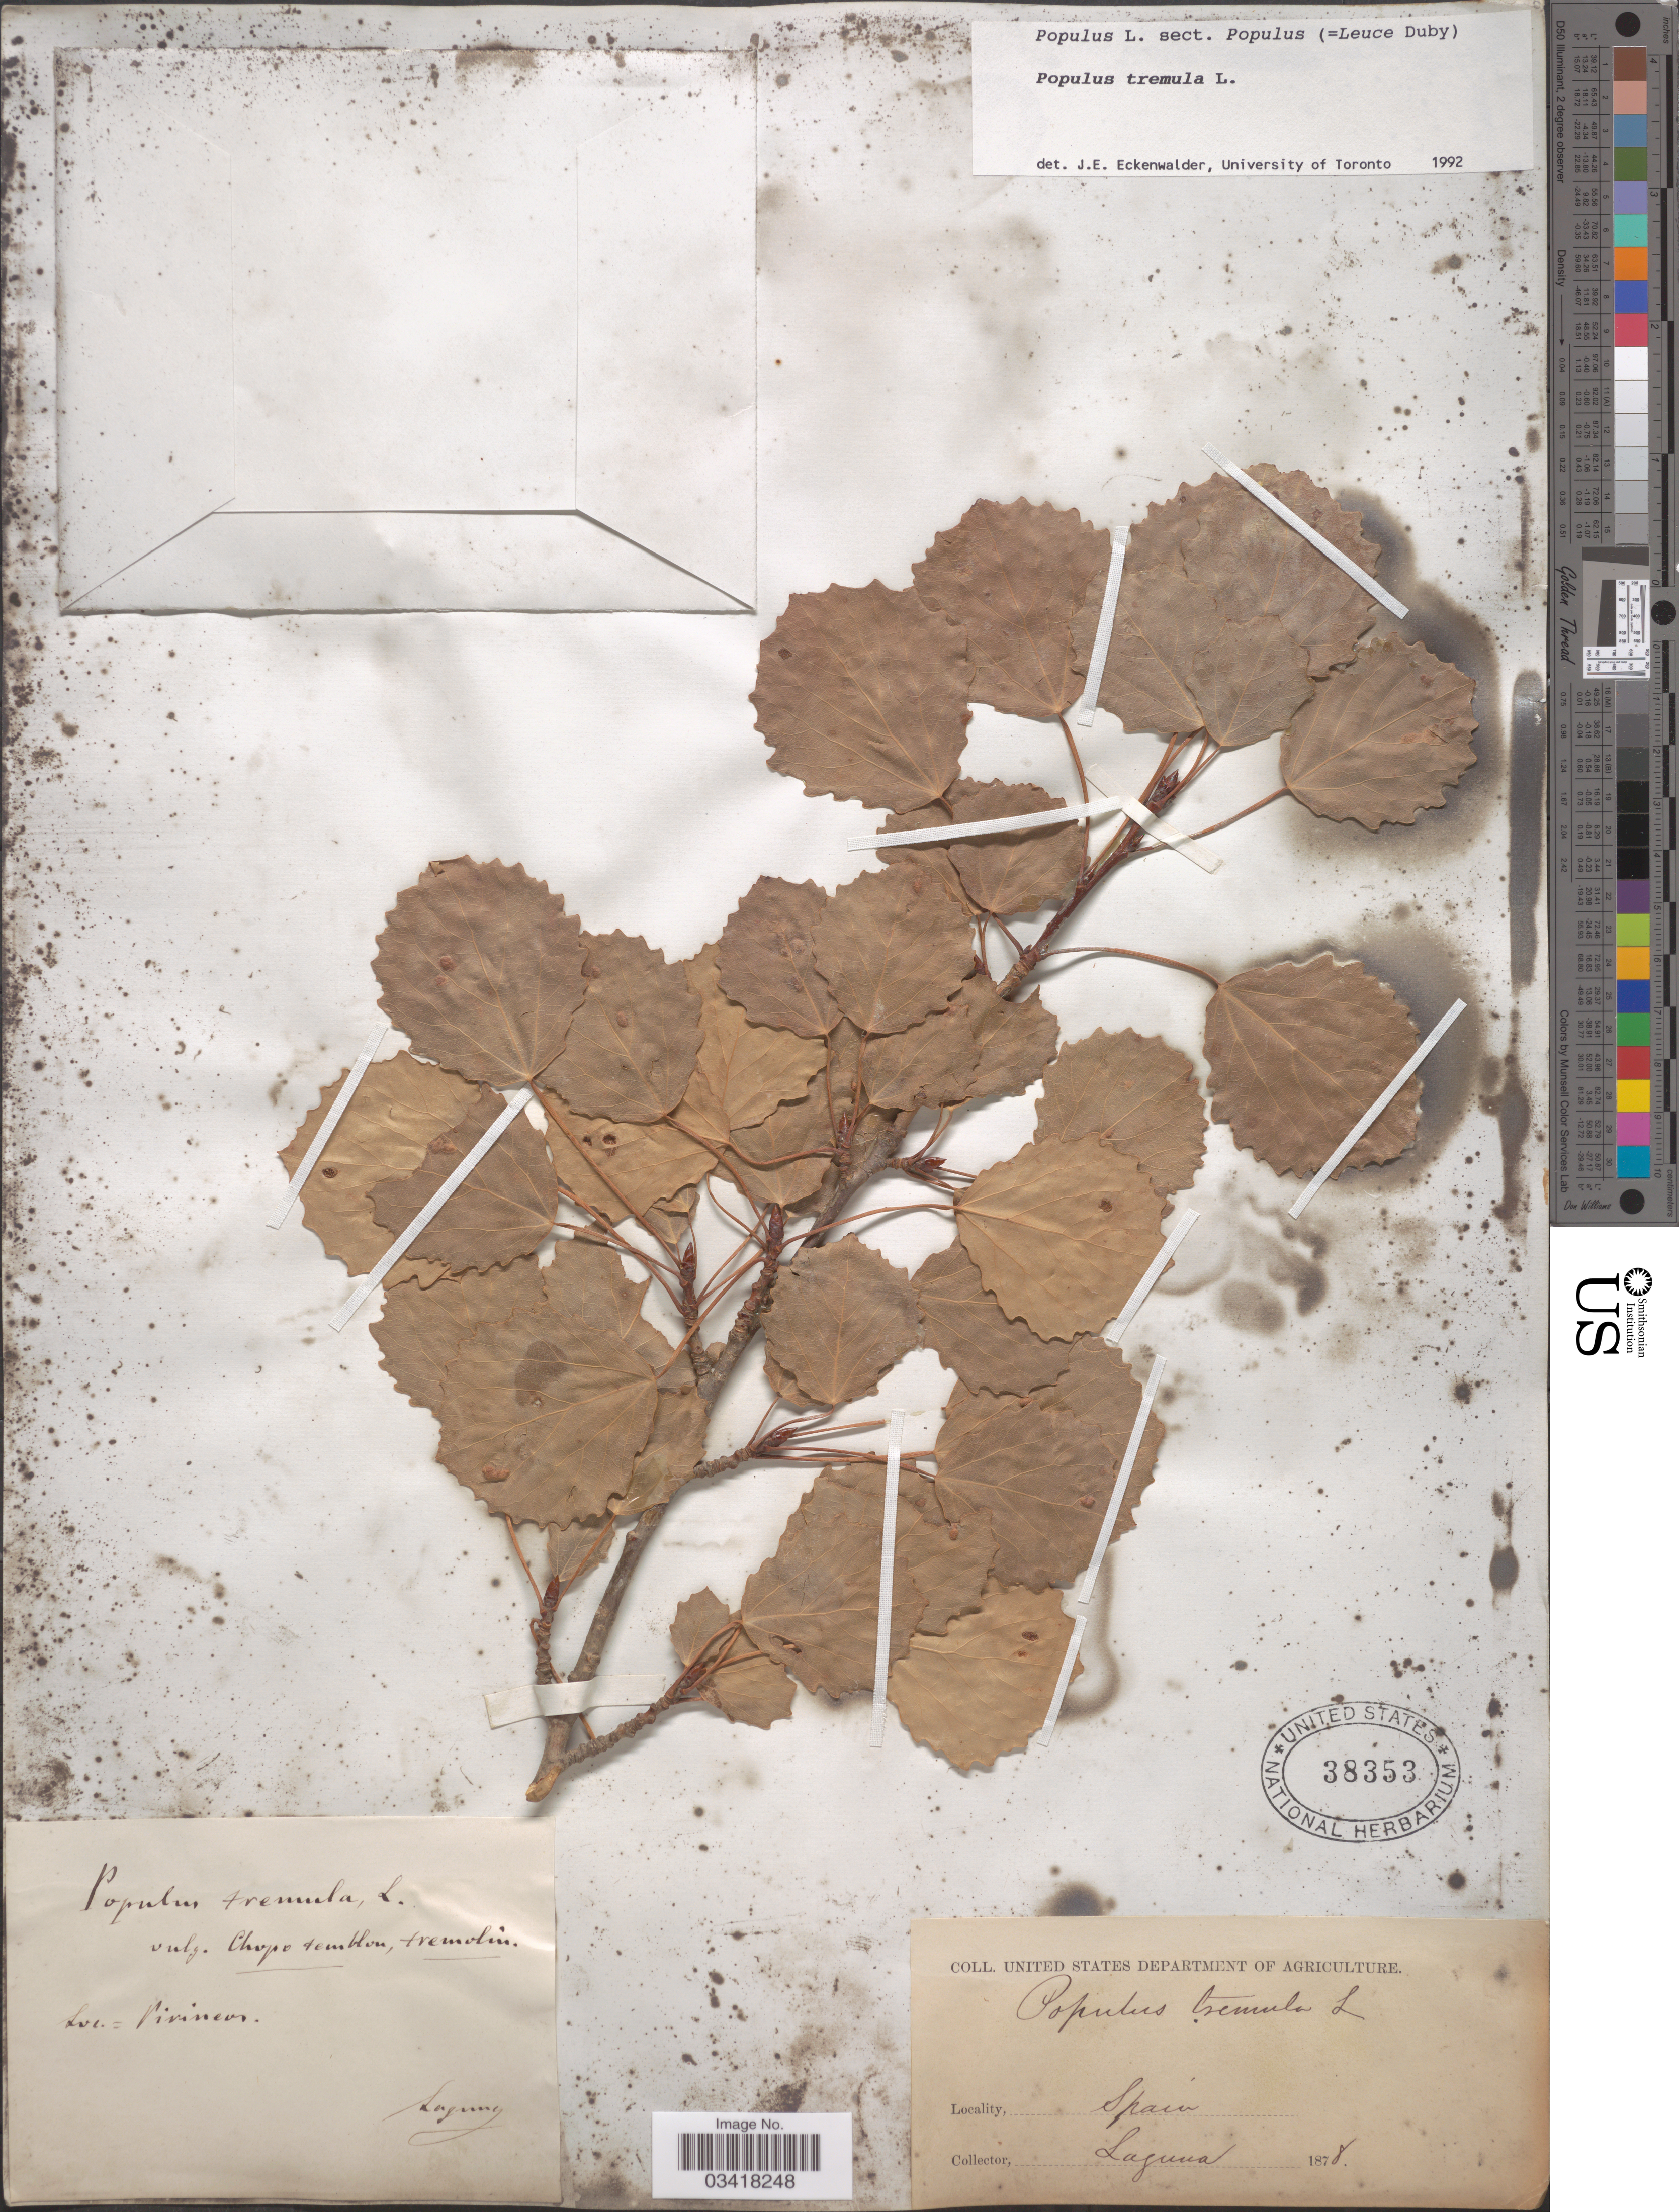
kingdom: Plantae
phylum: Tracheophyta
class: Magnoliopsida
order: Malpighiales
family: Salicaceae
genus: Populus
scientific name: Populus tremula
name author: L.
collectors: -. Laguna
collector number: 12313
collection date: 1878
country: Spain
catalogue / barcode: US 38353